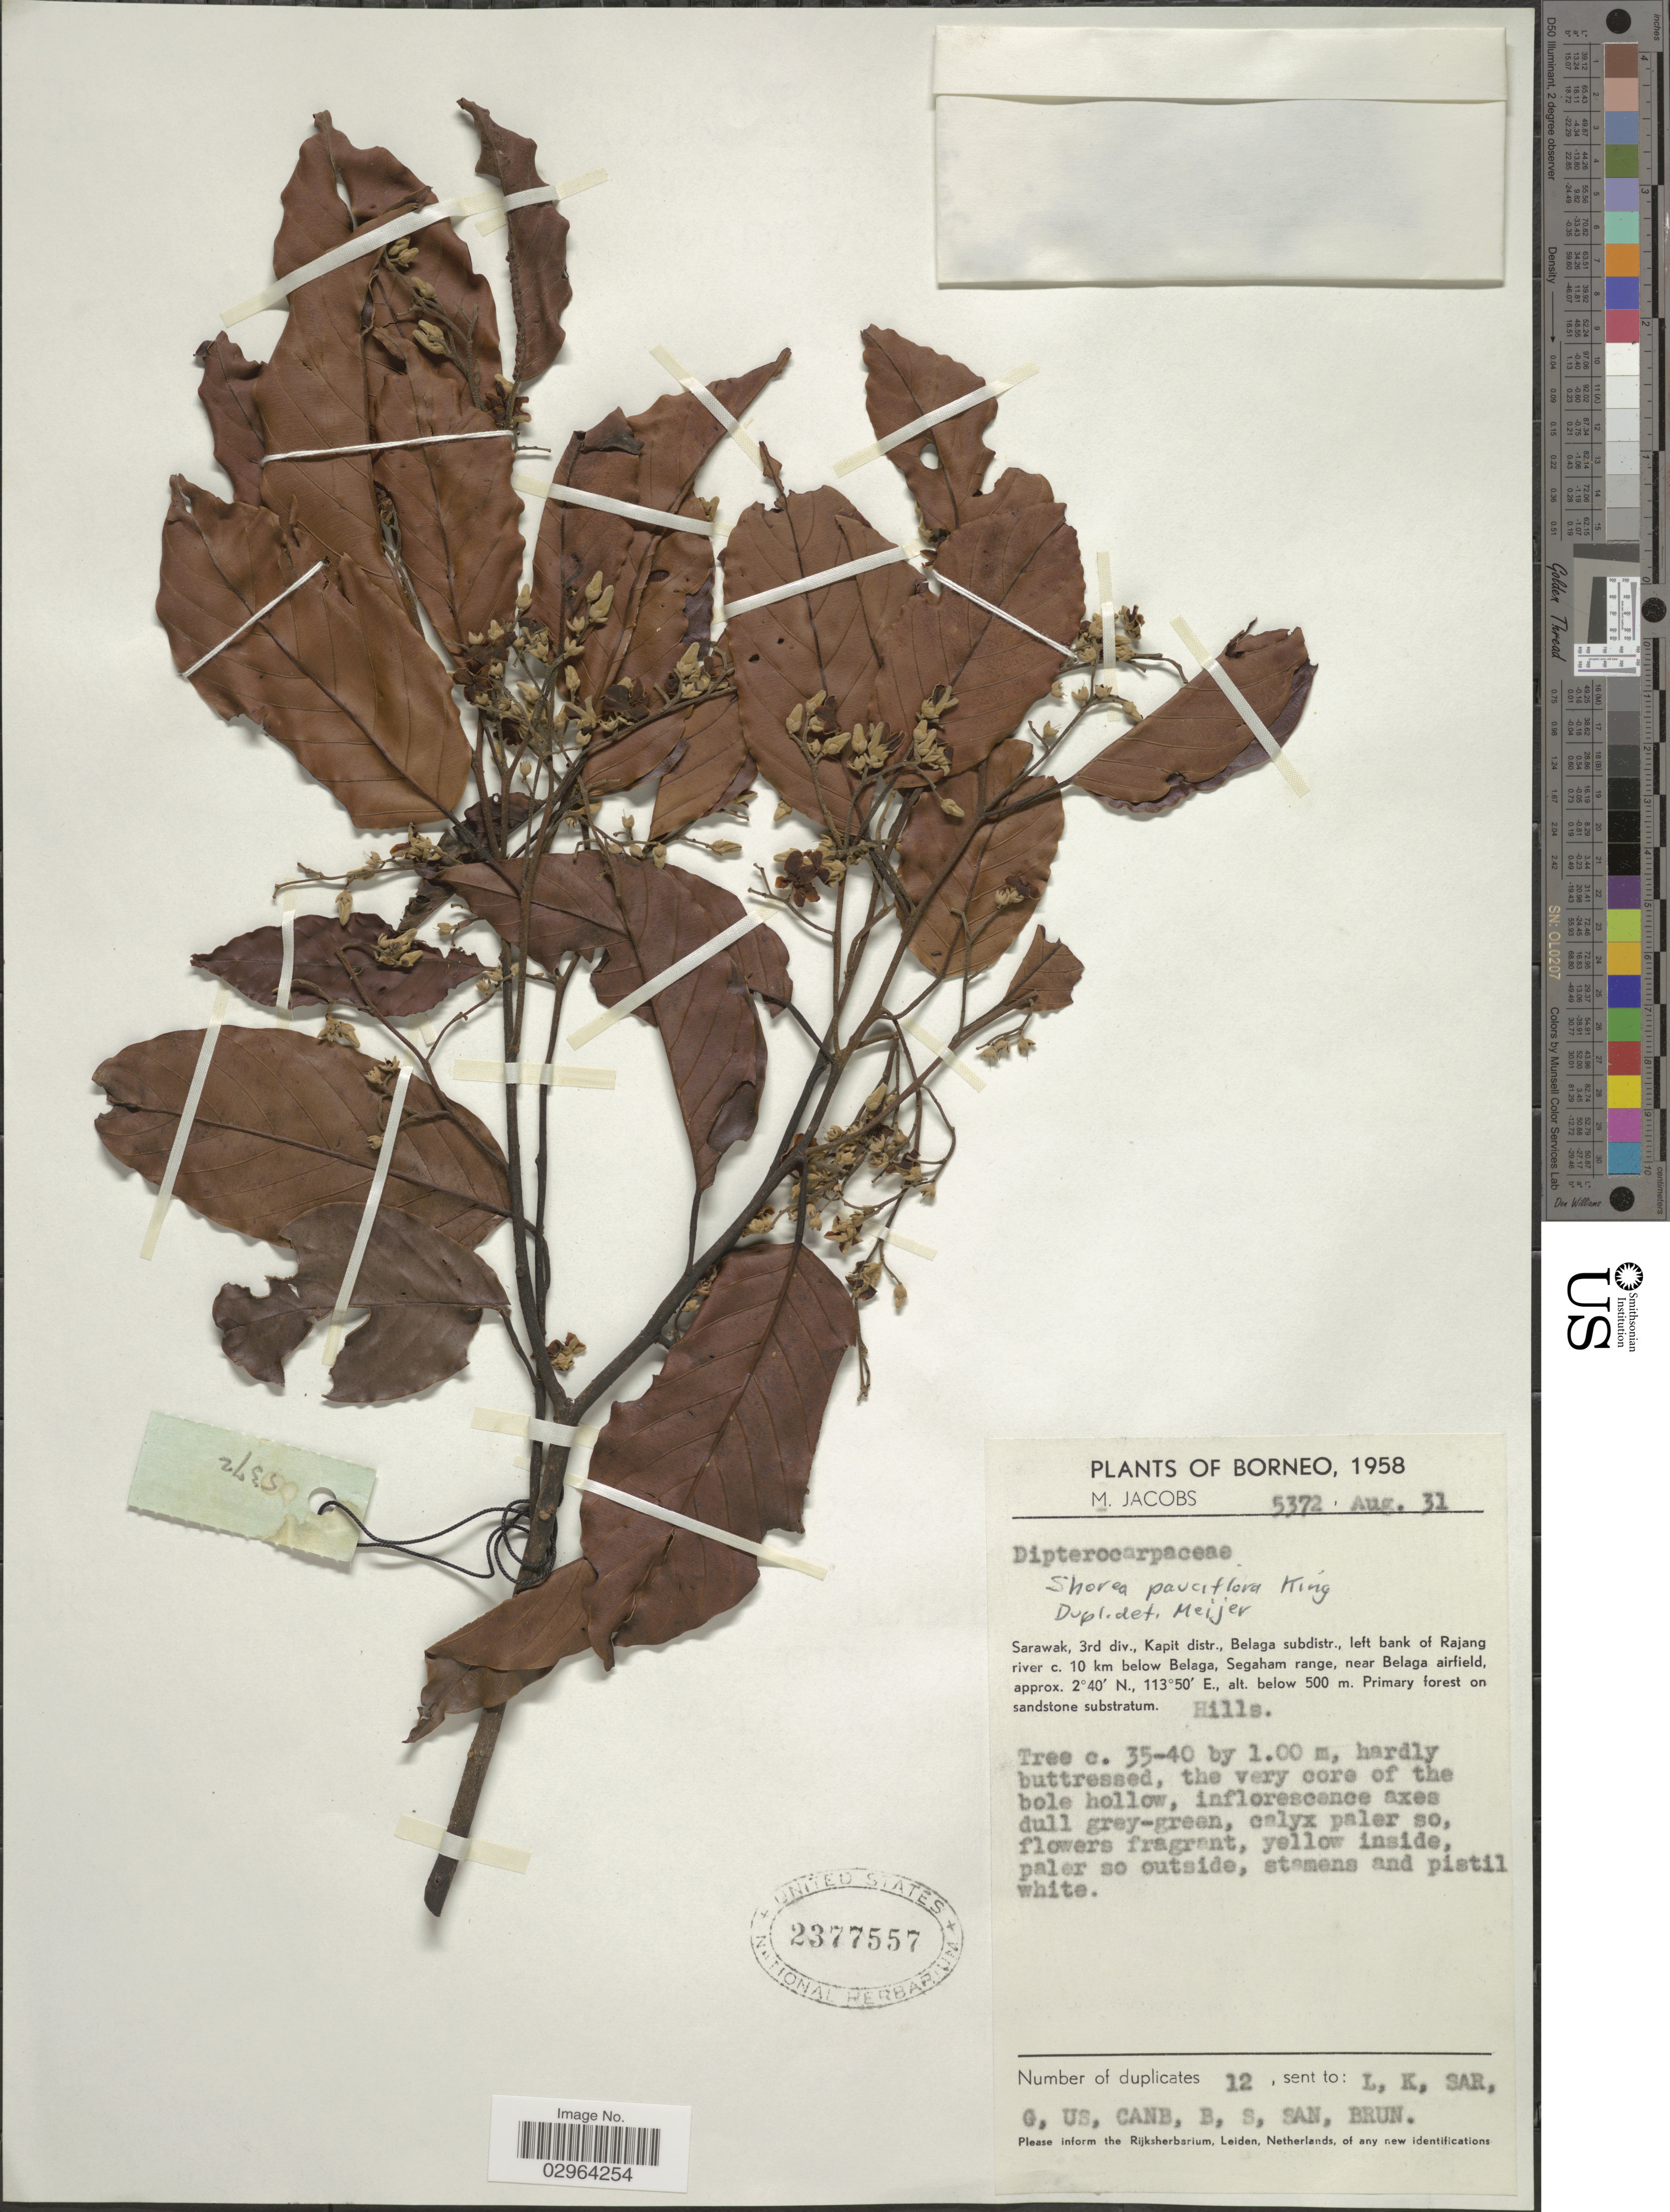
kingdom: Plantae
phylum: Tracheophyta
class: Magnoliopsida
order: Malvales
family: Dipterocarpaceae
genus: Rubroshorea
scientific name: Rubroshorea pauciflora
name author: (King) P.S. Ashton & J. Heck.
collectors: M. Jacobs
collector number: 5372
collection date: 1958-08-31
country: Malaysia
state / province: Sarawak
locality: Borneo. 3rd div., Kapit distr., Belaga subdistr., left bank of Rajang river c. 10 km below Belaga, Segaham range, near Belaga airfield.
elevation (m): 500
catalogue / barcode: US 2377557